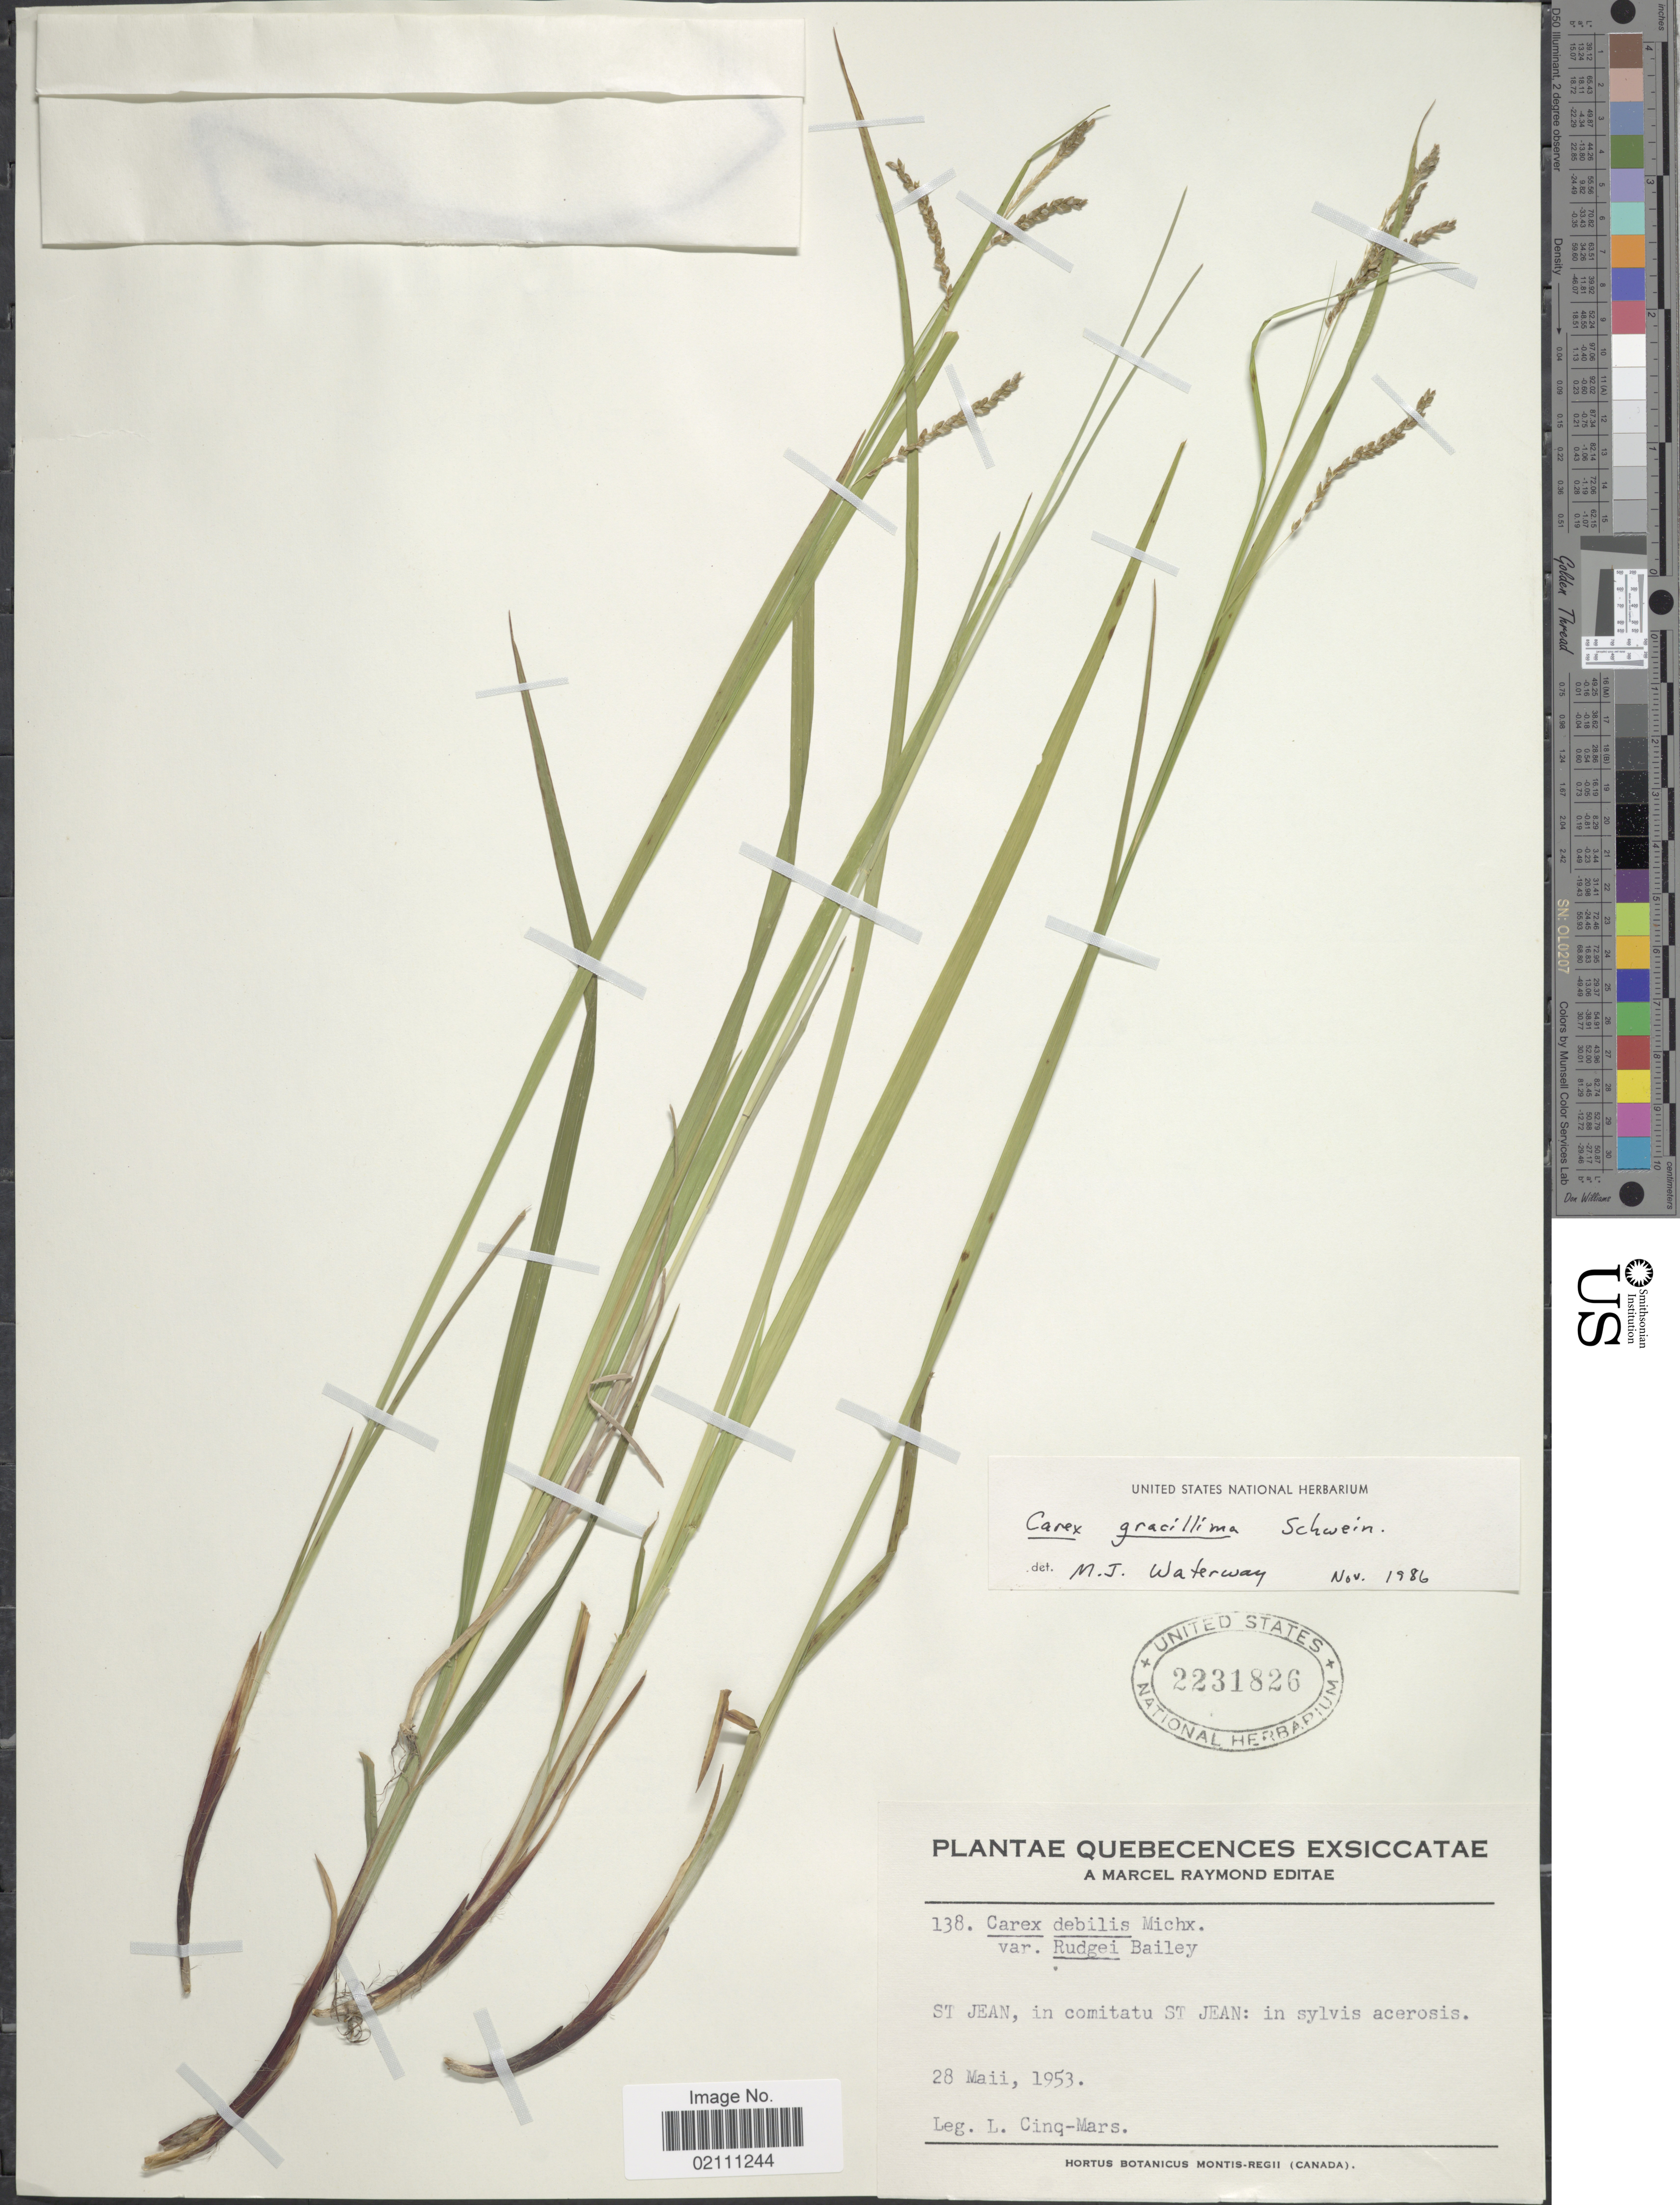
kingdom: Plantae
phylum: Tracheophyta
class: Liliopsida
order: Poales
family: Cyperaceae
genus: Carex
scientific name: Carex gracillima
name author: Schwein.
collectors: L. Cinq-Mars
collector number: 138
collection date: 1953-05-28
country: Canada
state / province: Quebec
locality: Quebecenses, ST Jean, in comitatu ST Jean: in sylvis acerosis.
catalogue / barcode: US 2231826